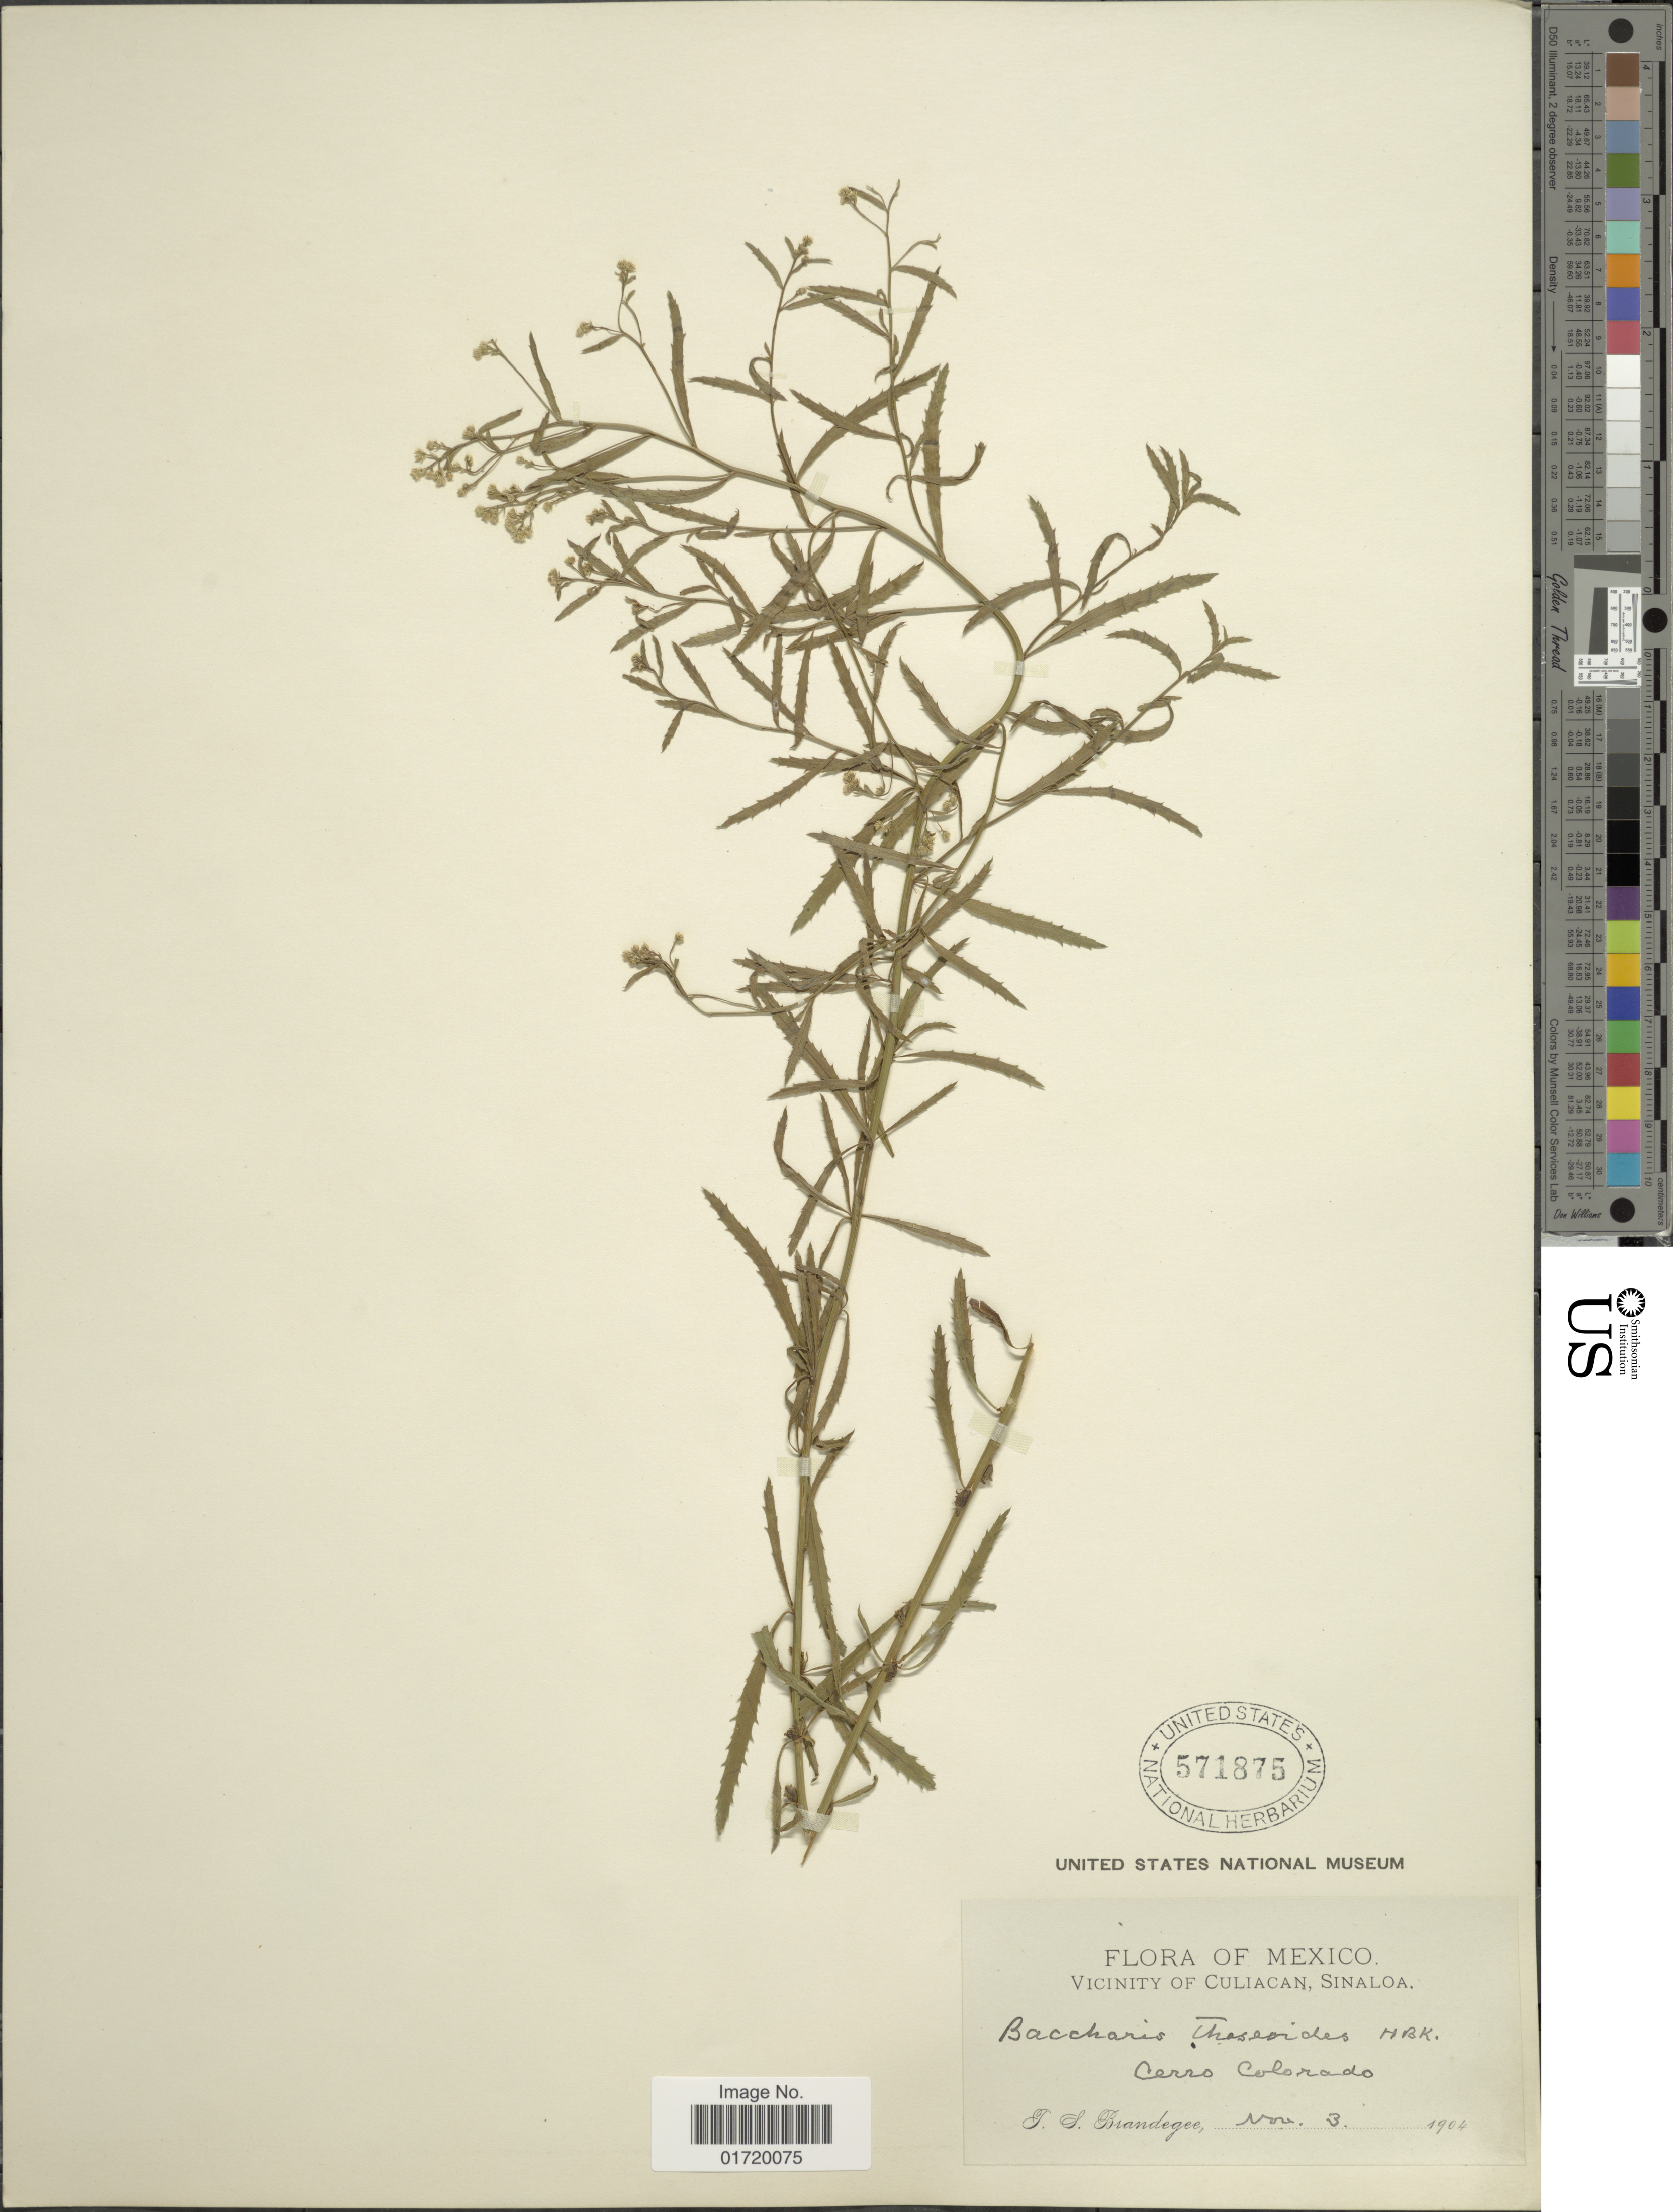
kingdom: Plantae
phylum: Tracheophyta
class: Magnoliopsida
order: Asterales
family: Asteraceae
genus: Baccharis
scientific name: Baccharis thesioides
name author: Kunth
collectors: T. S. Brandegee (herbarium)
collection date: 1904-11-03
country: Mexico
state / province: Sinaloa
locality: Vicinity of Culiacan, Cerro Colorado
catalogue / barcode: US 571875